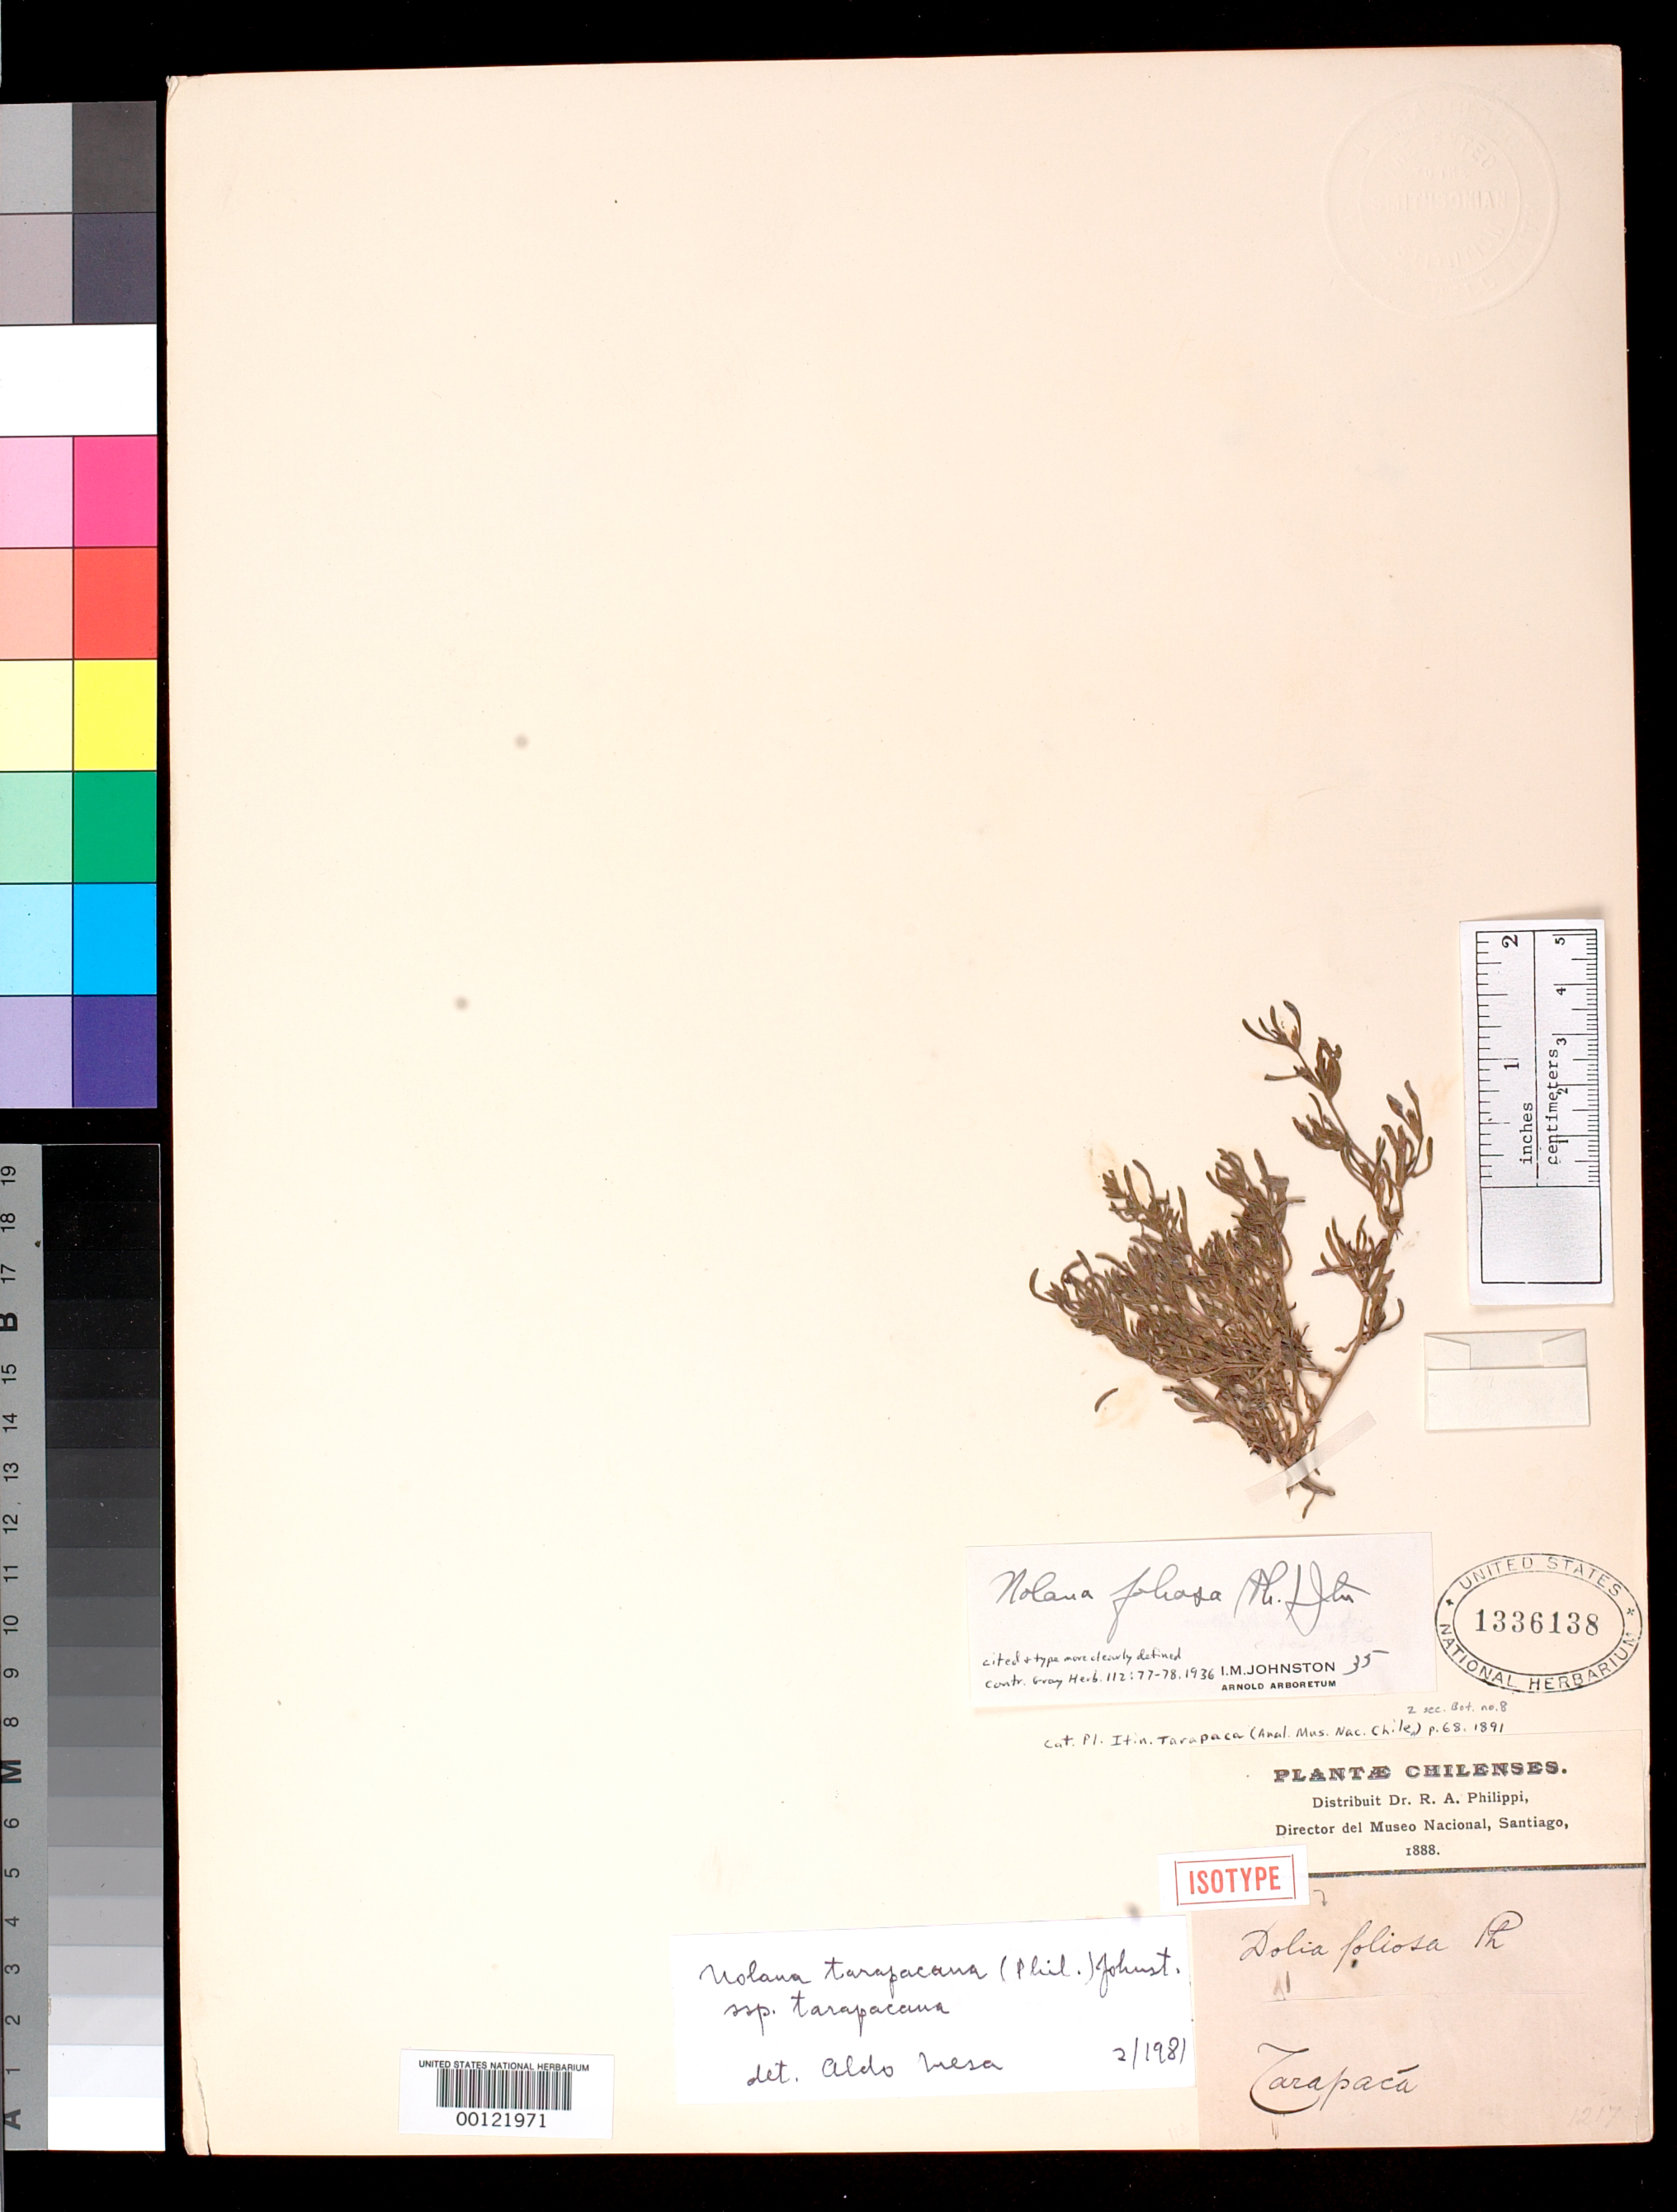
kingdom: Plantae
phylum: Tracheophyta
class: Magnoliopsida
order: Solanales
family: Solanaceae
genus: Dolia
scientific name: Dolia foliosa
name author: Phil.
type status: Isotype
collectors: R. A. Philippi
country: Chile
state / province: Tarapacá (I)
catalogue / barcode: US 1336138